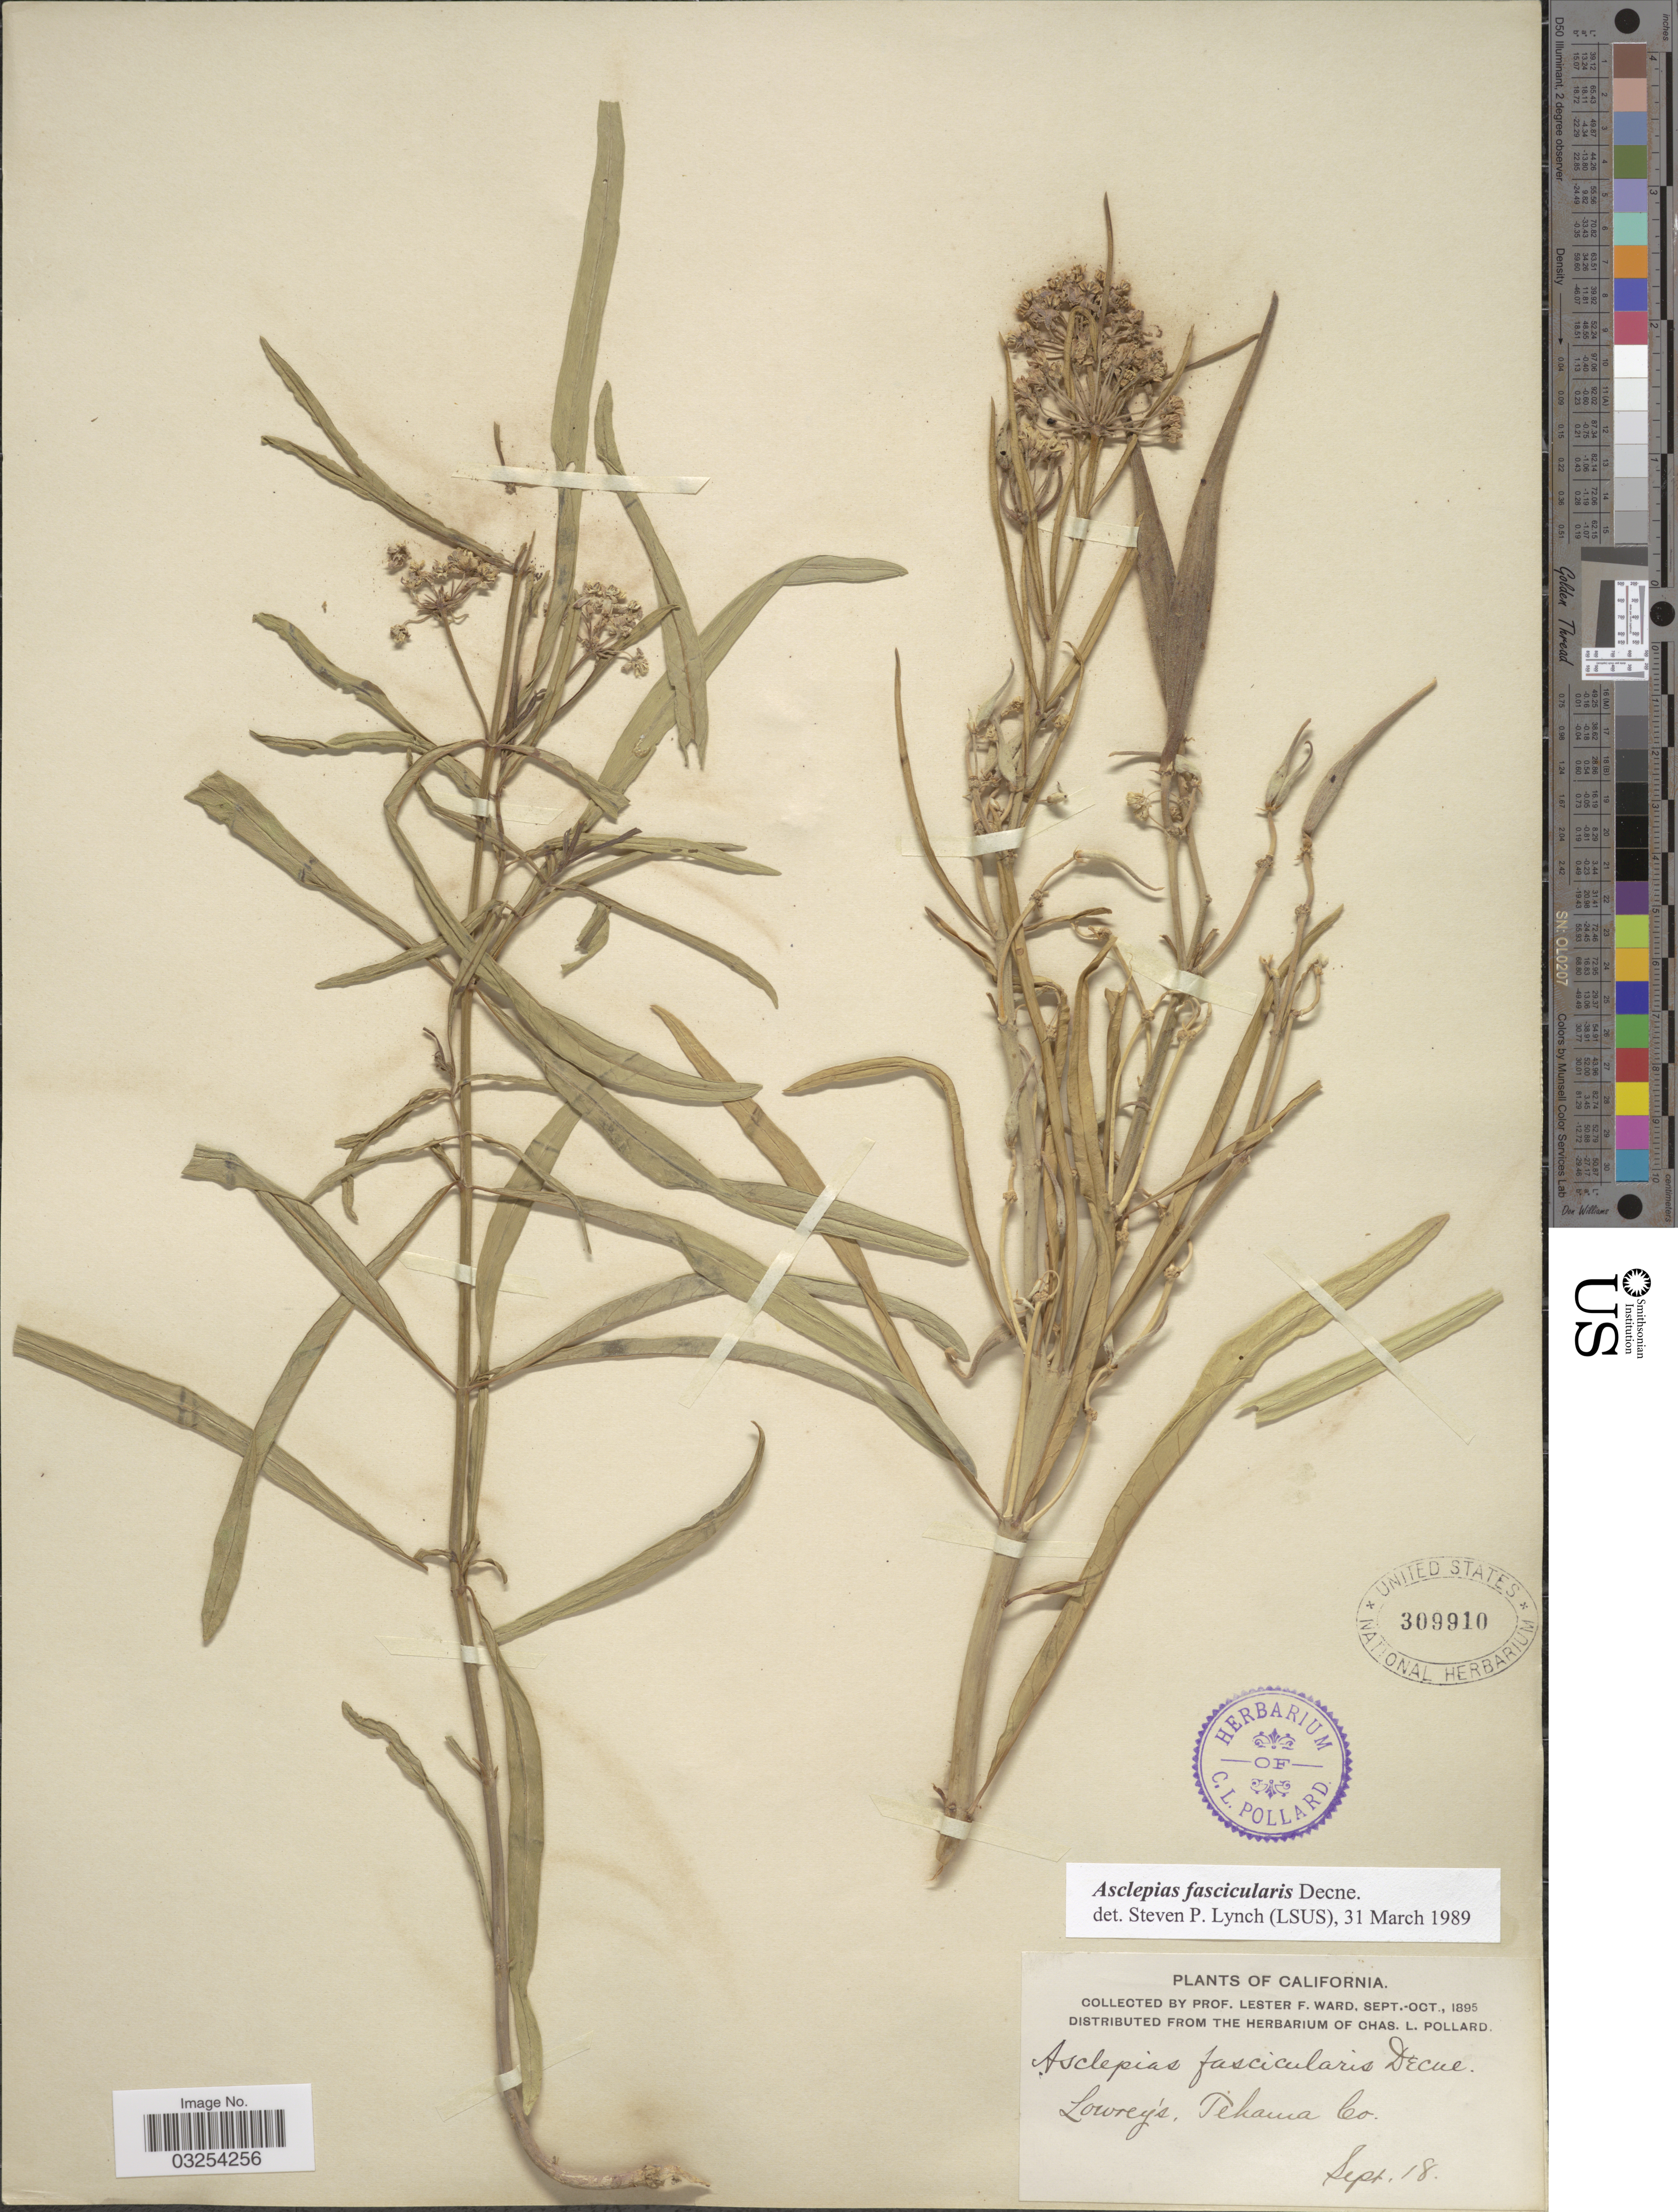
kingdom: Plantae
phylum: Tracheophyta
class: Magnoliopsida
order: Gentianales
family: Apocynaceae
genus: Asclepias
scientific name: Asclepias fascicularis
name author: Decne.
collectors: L. F. Ward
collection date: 1895-09-18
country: United States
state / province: California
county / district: Tehama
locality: Lowrey's, Tehama Co.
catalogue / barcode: US 309910